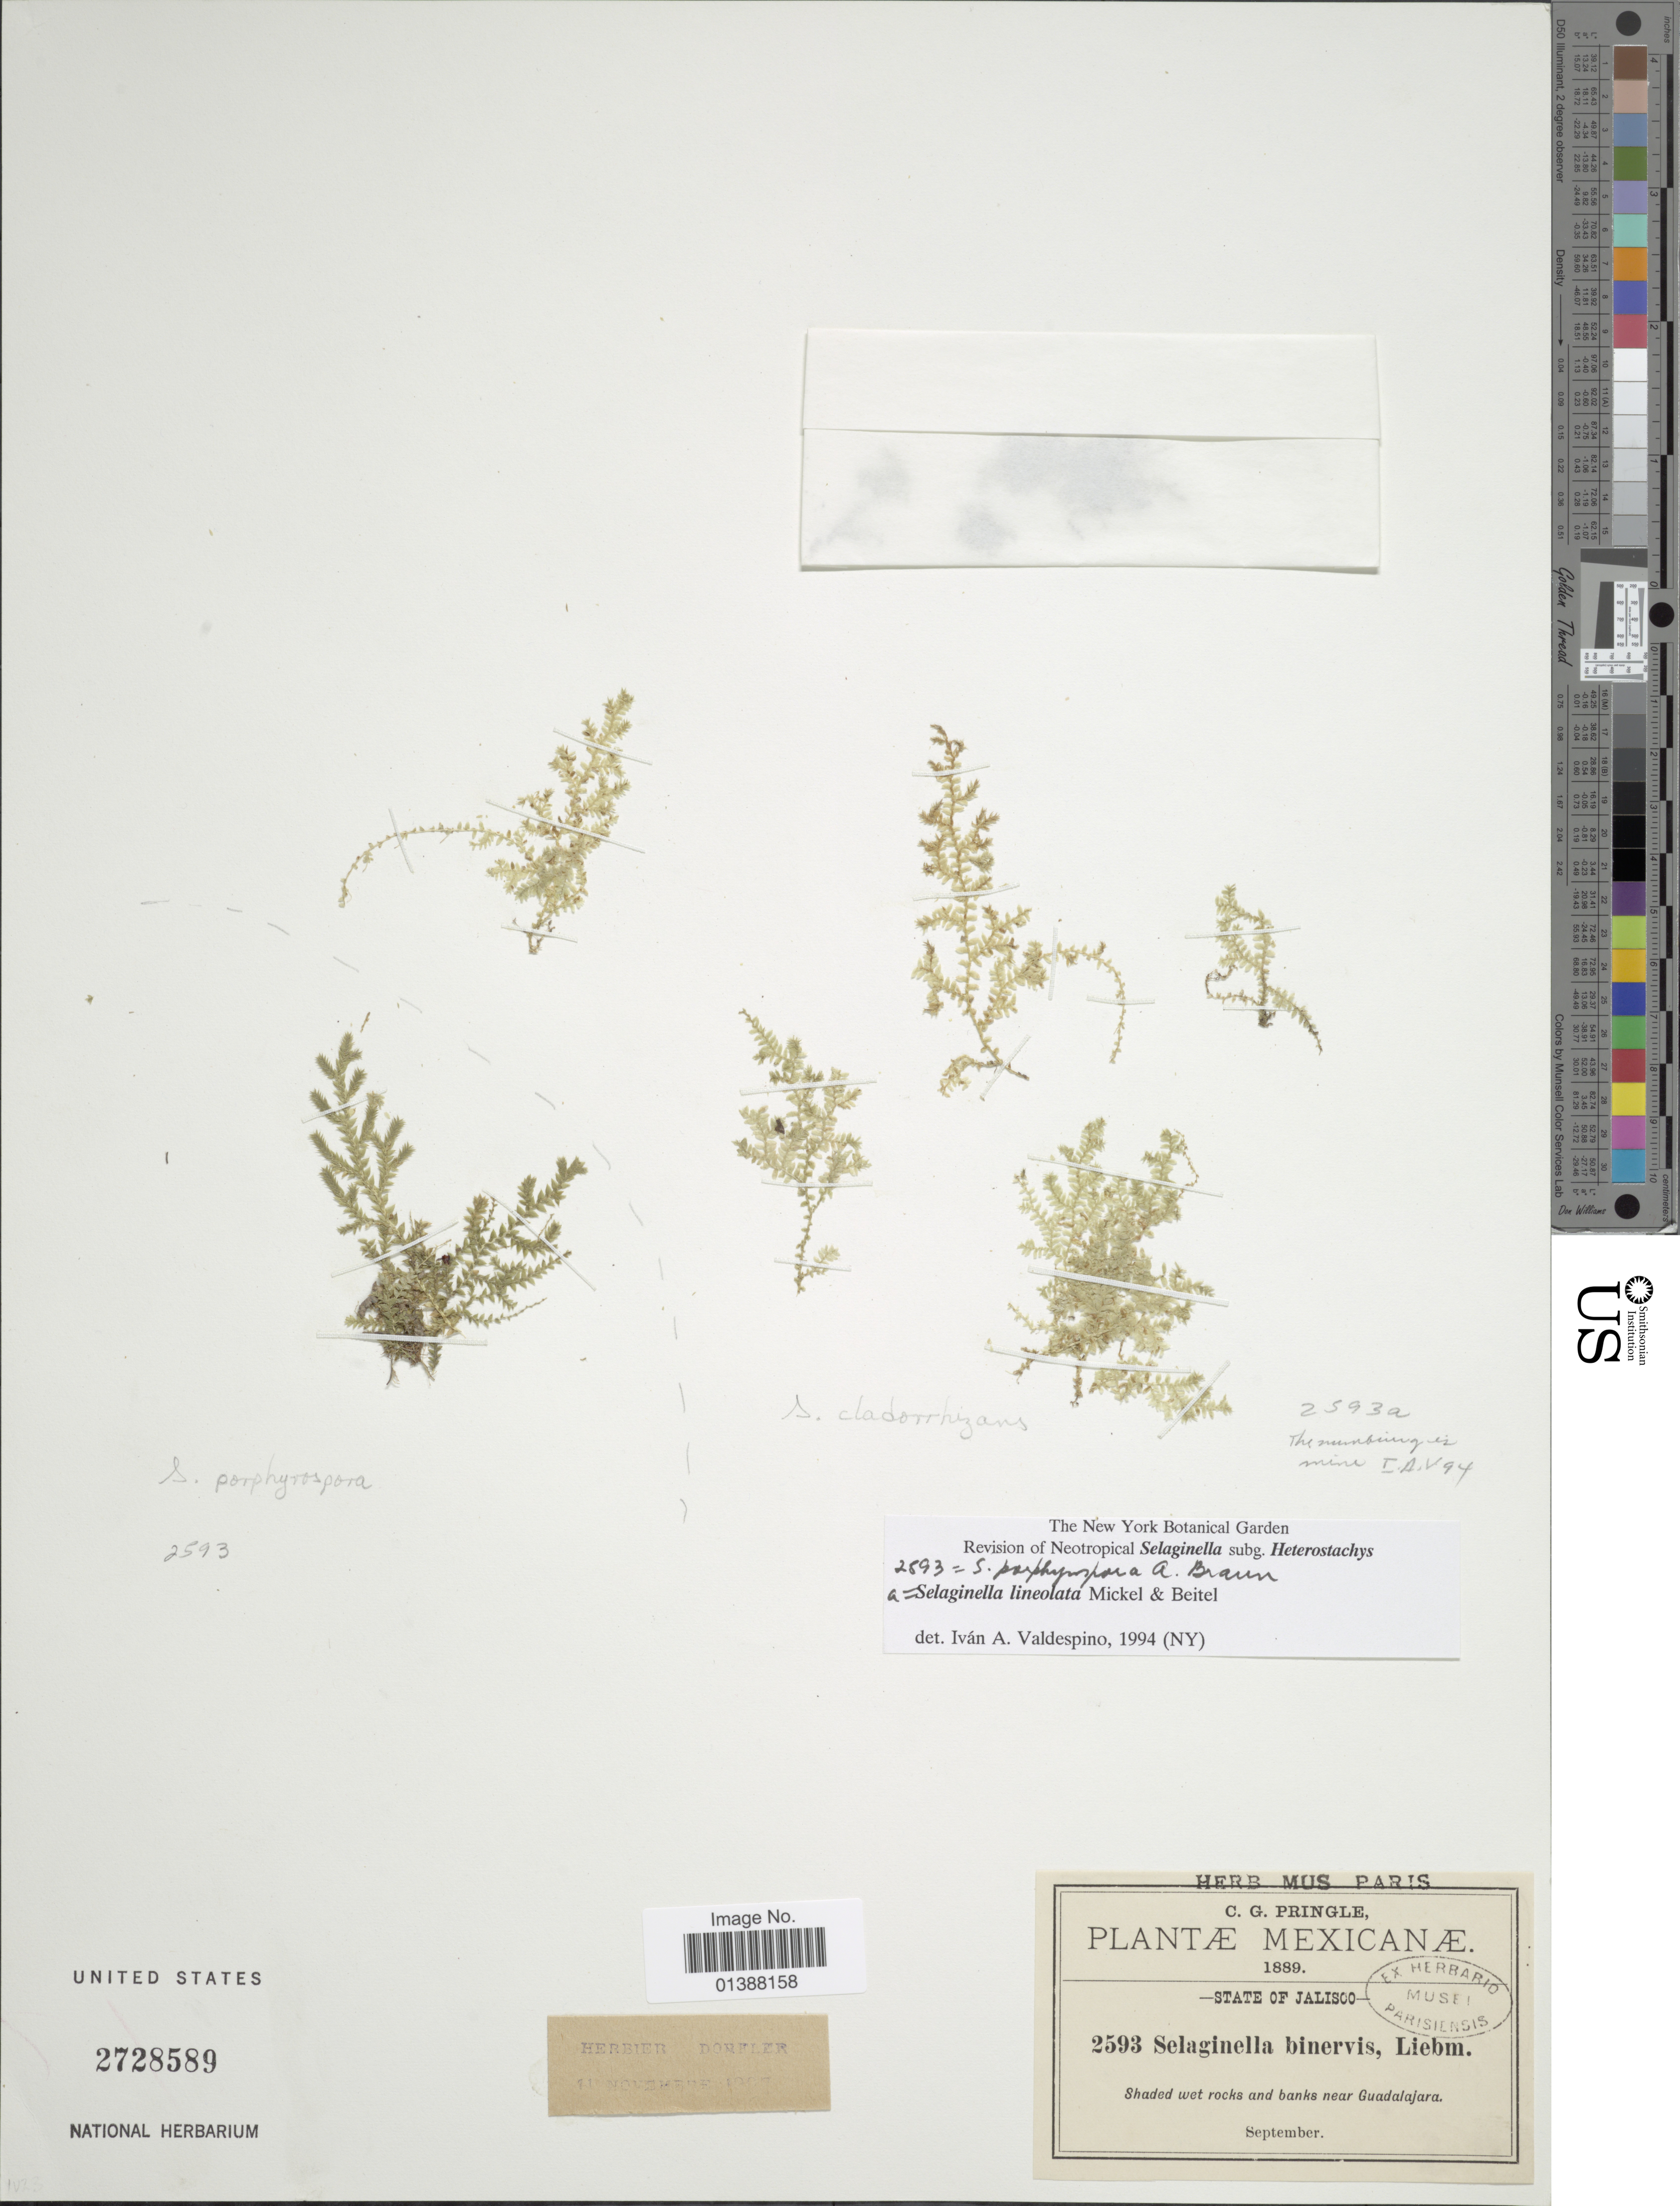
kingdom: Plantae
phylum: Tracheophyta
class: Lycopodiopsida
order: Selaginellales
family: Selaginellaceae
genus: Selaginella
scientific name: Selaginella lineolata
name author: Mickel & Beitel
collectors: C. G. Pringle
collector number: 2593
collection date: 1889-09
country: Mexico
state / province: Jalisco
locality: State of Jalisco, Shaded wet rocks and banks near Guadalajara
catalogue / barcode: US 2728589